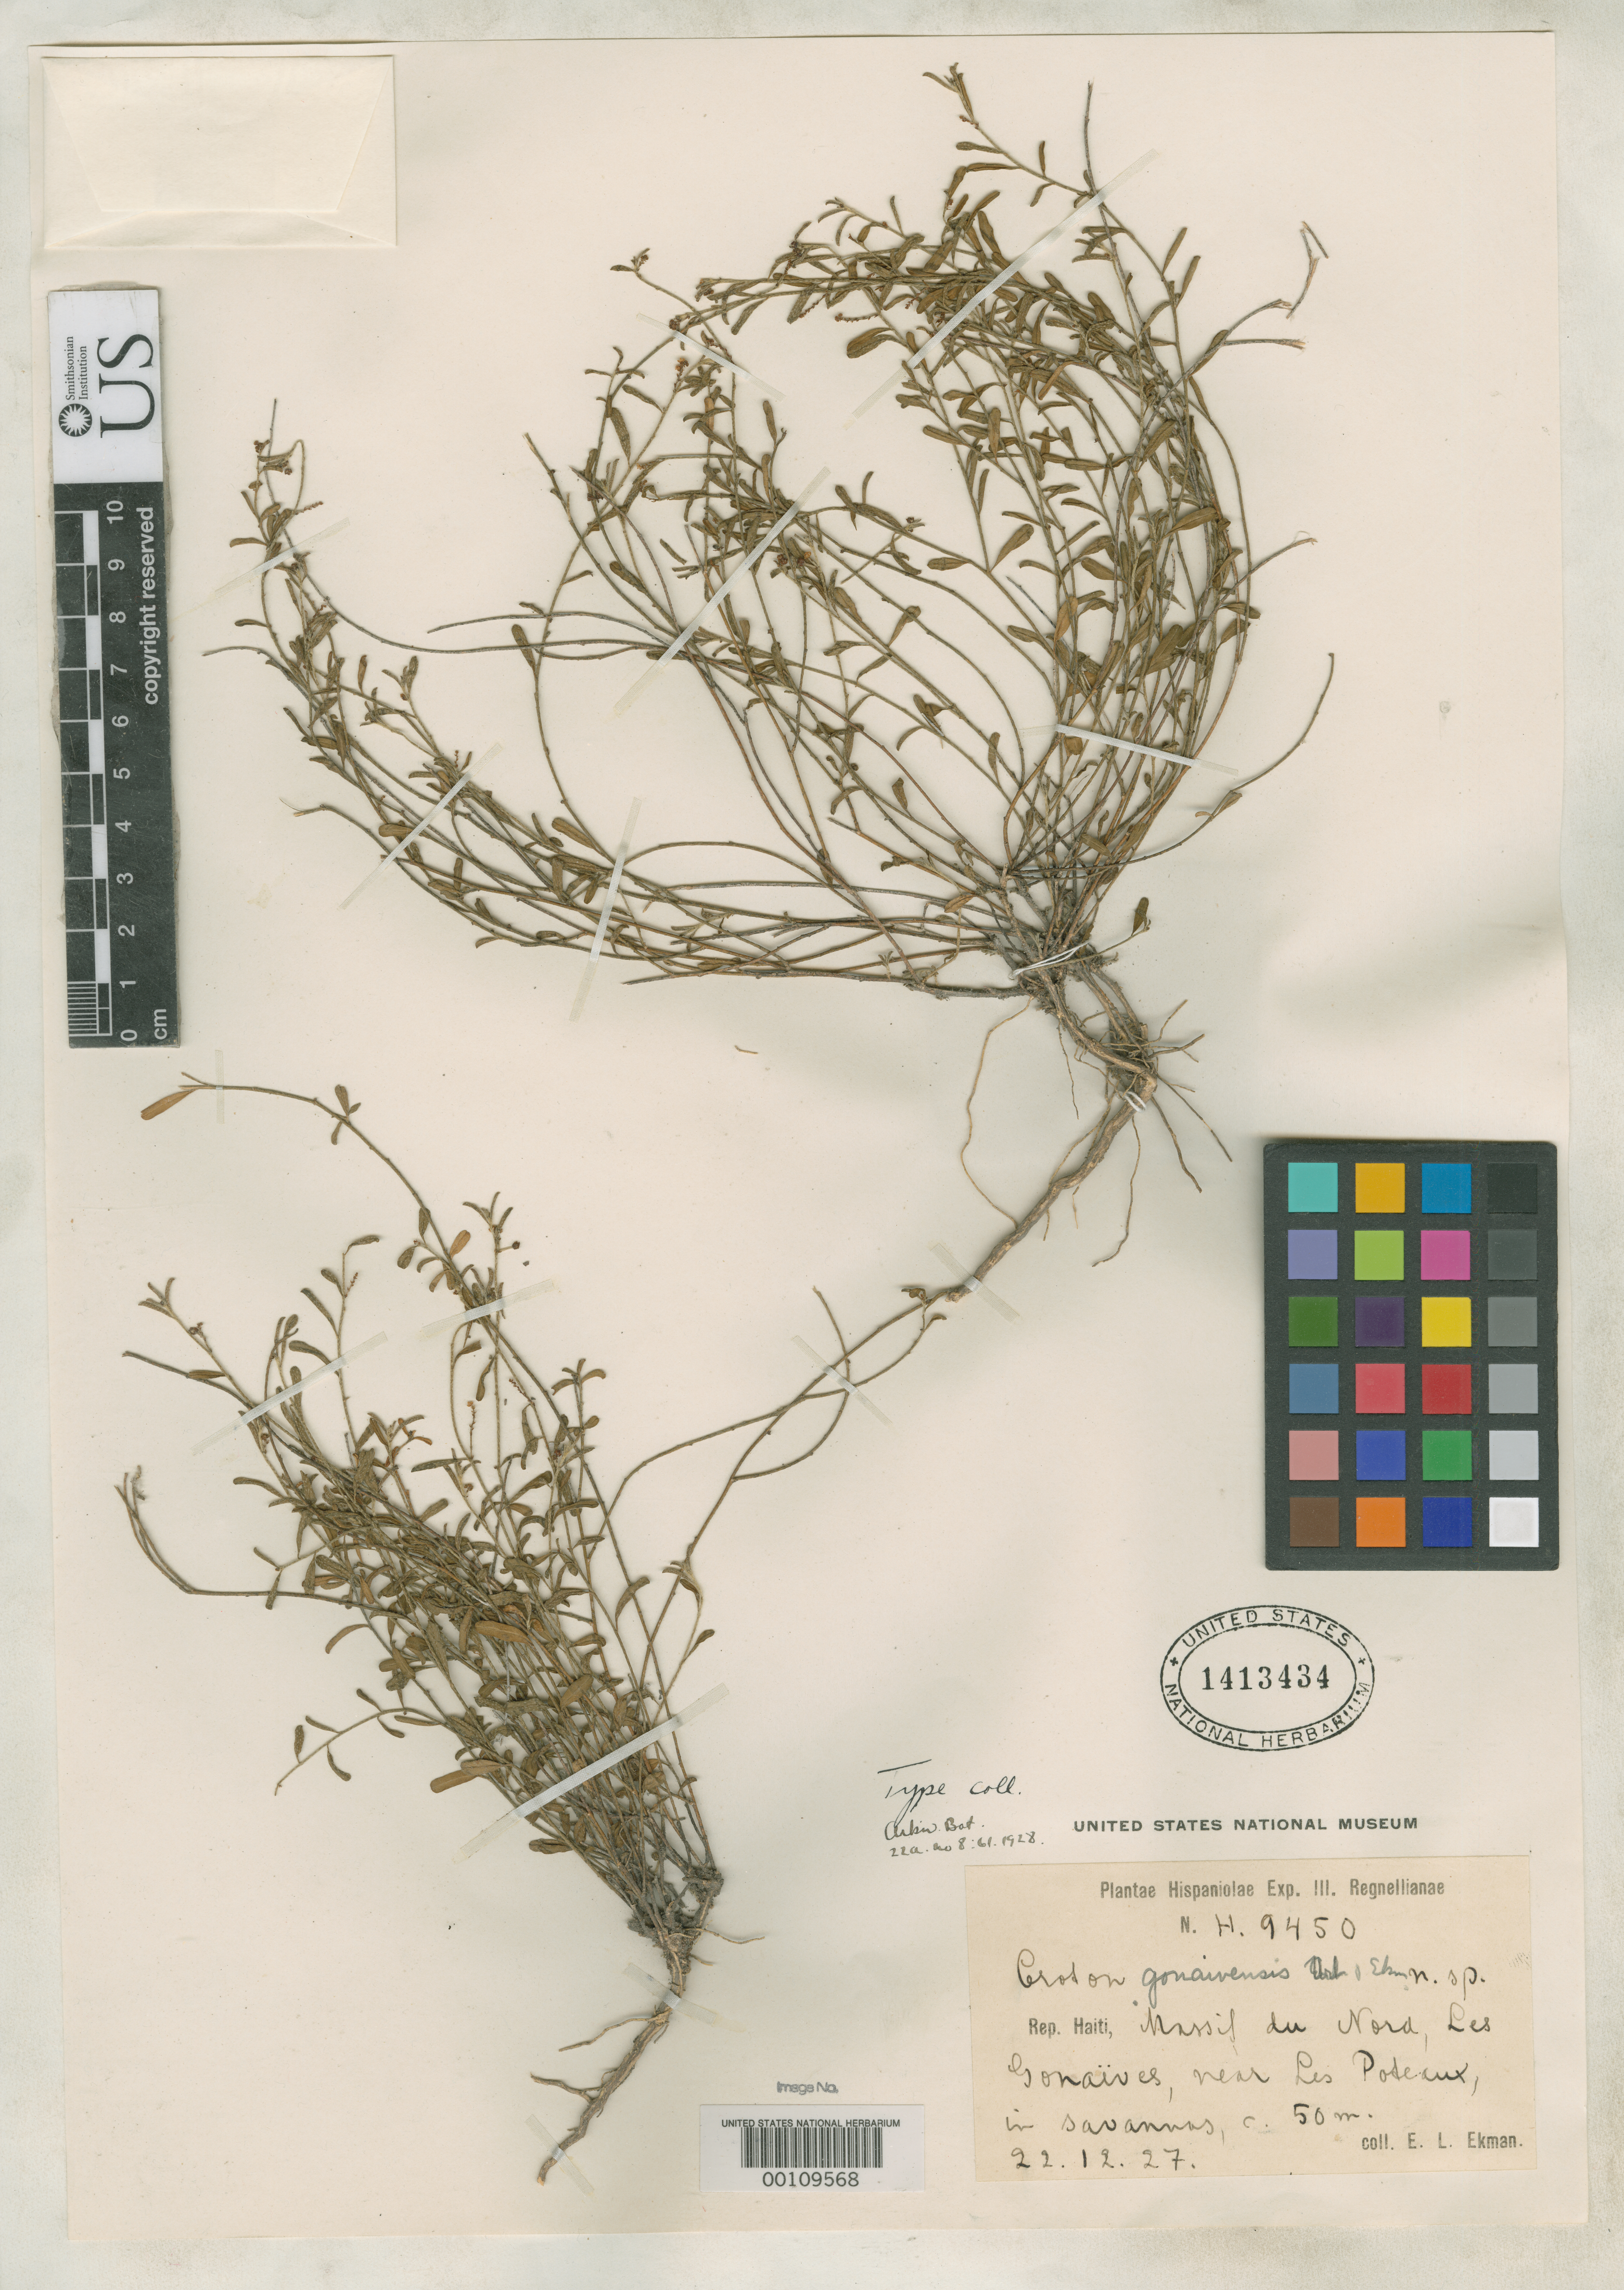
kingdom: Plantae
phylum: Tracheophyta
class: Magnoliopsida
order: Malpighiales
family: Euphorbiaceae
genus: Croton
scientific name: Croton gonaivensis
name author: Urb. & Ekman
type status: Isotype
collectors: E. L. Ekman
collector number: H 9450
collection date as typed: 22 Dec 1927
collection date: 1927-12-22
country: Haiti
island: Hispaniola Island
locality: Massid du Nord, prope Gonaives, Coupe-a-pintade.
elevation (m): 50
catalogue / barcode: US 1413434